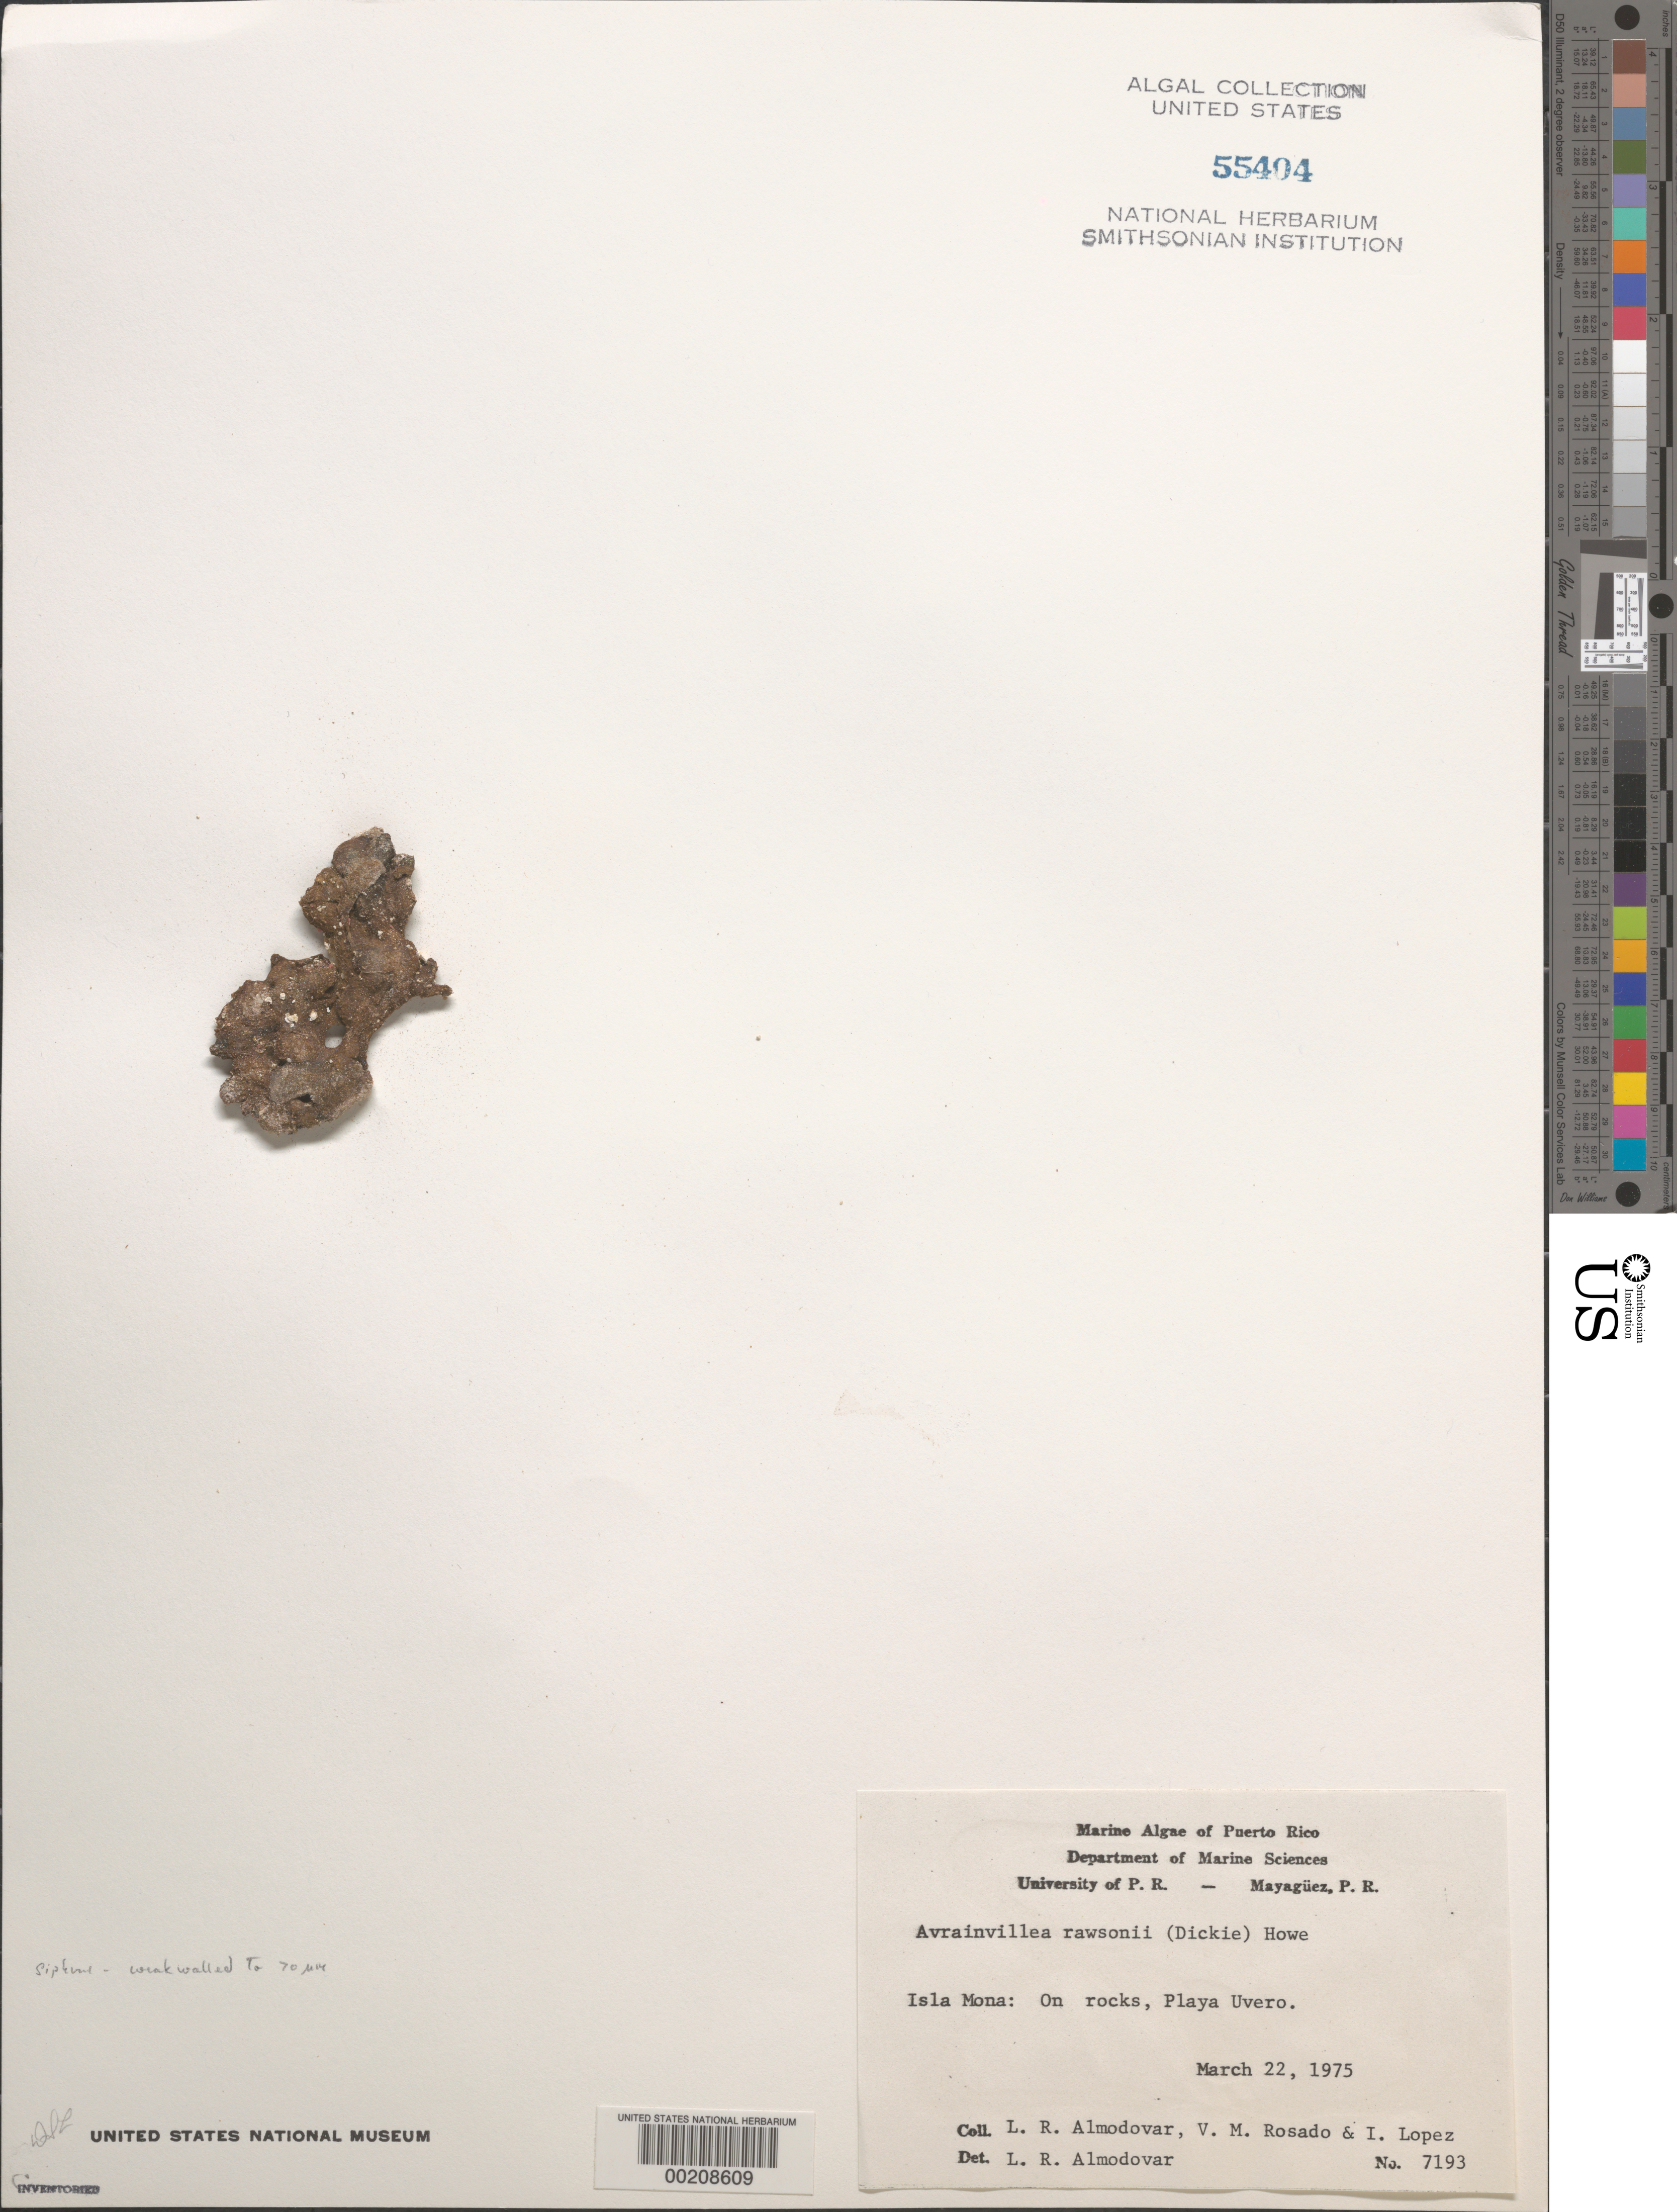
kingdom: Plantae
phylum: Chlorophyta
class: Ulvophyceae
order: Bryopsidales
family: Dichotomosiphonaceae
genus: Avrainvillea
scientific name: Avrainvillea rawsonii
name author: (Dickie) M. Howe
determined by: Almodovar, L. R.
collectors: L. Almodovar, V. Rosado & I. Lopéz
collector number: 7193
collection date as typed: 22 Mar 1975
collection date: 1975-03-22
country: Puerto Rico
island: Isla de Mona (Isla Mona)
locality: Playa Uvero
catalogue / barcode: US 55404